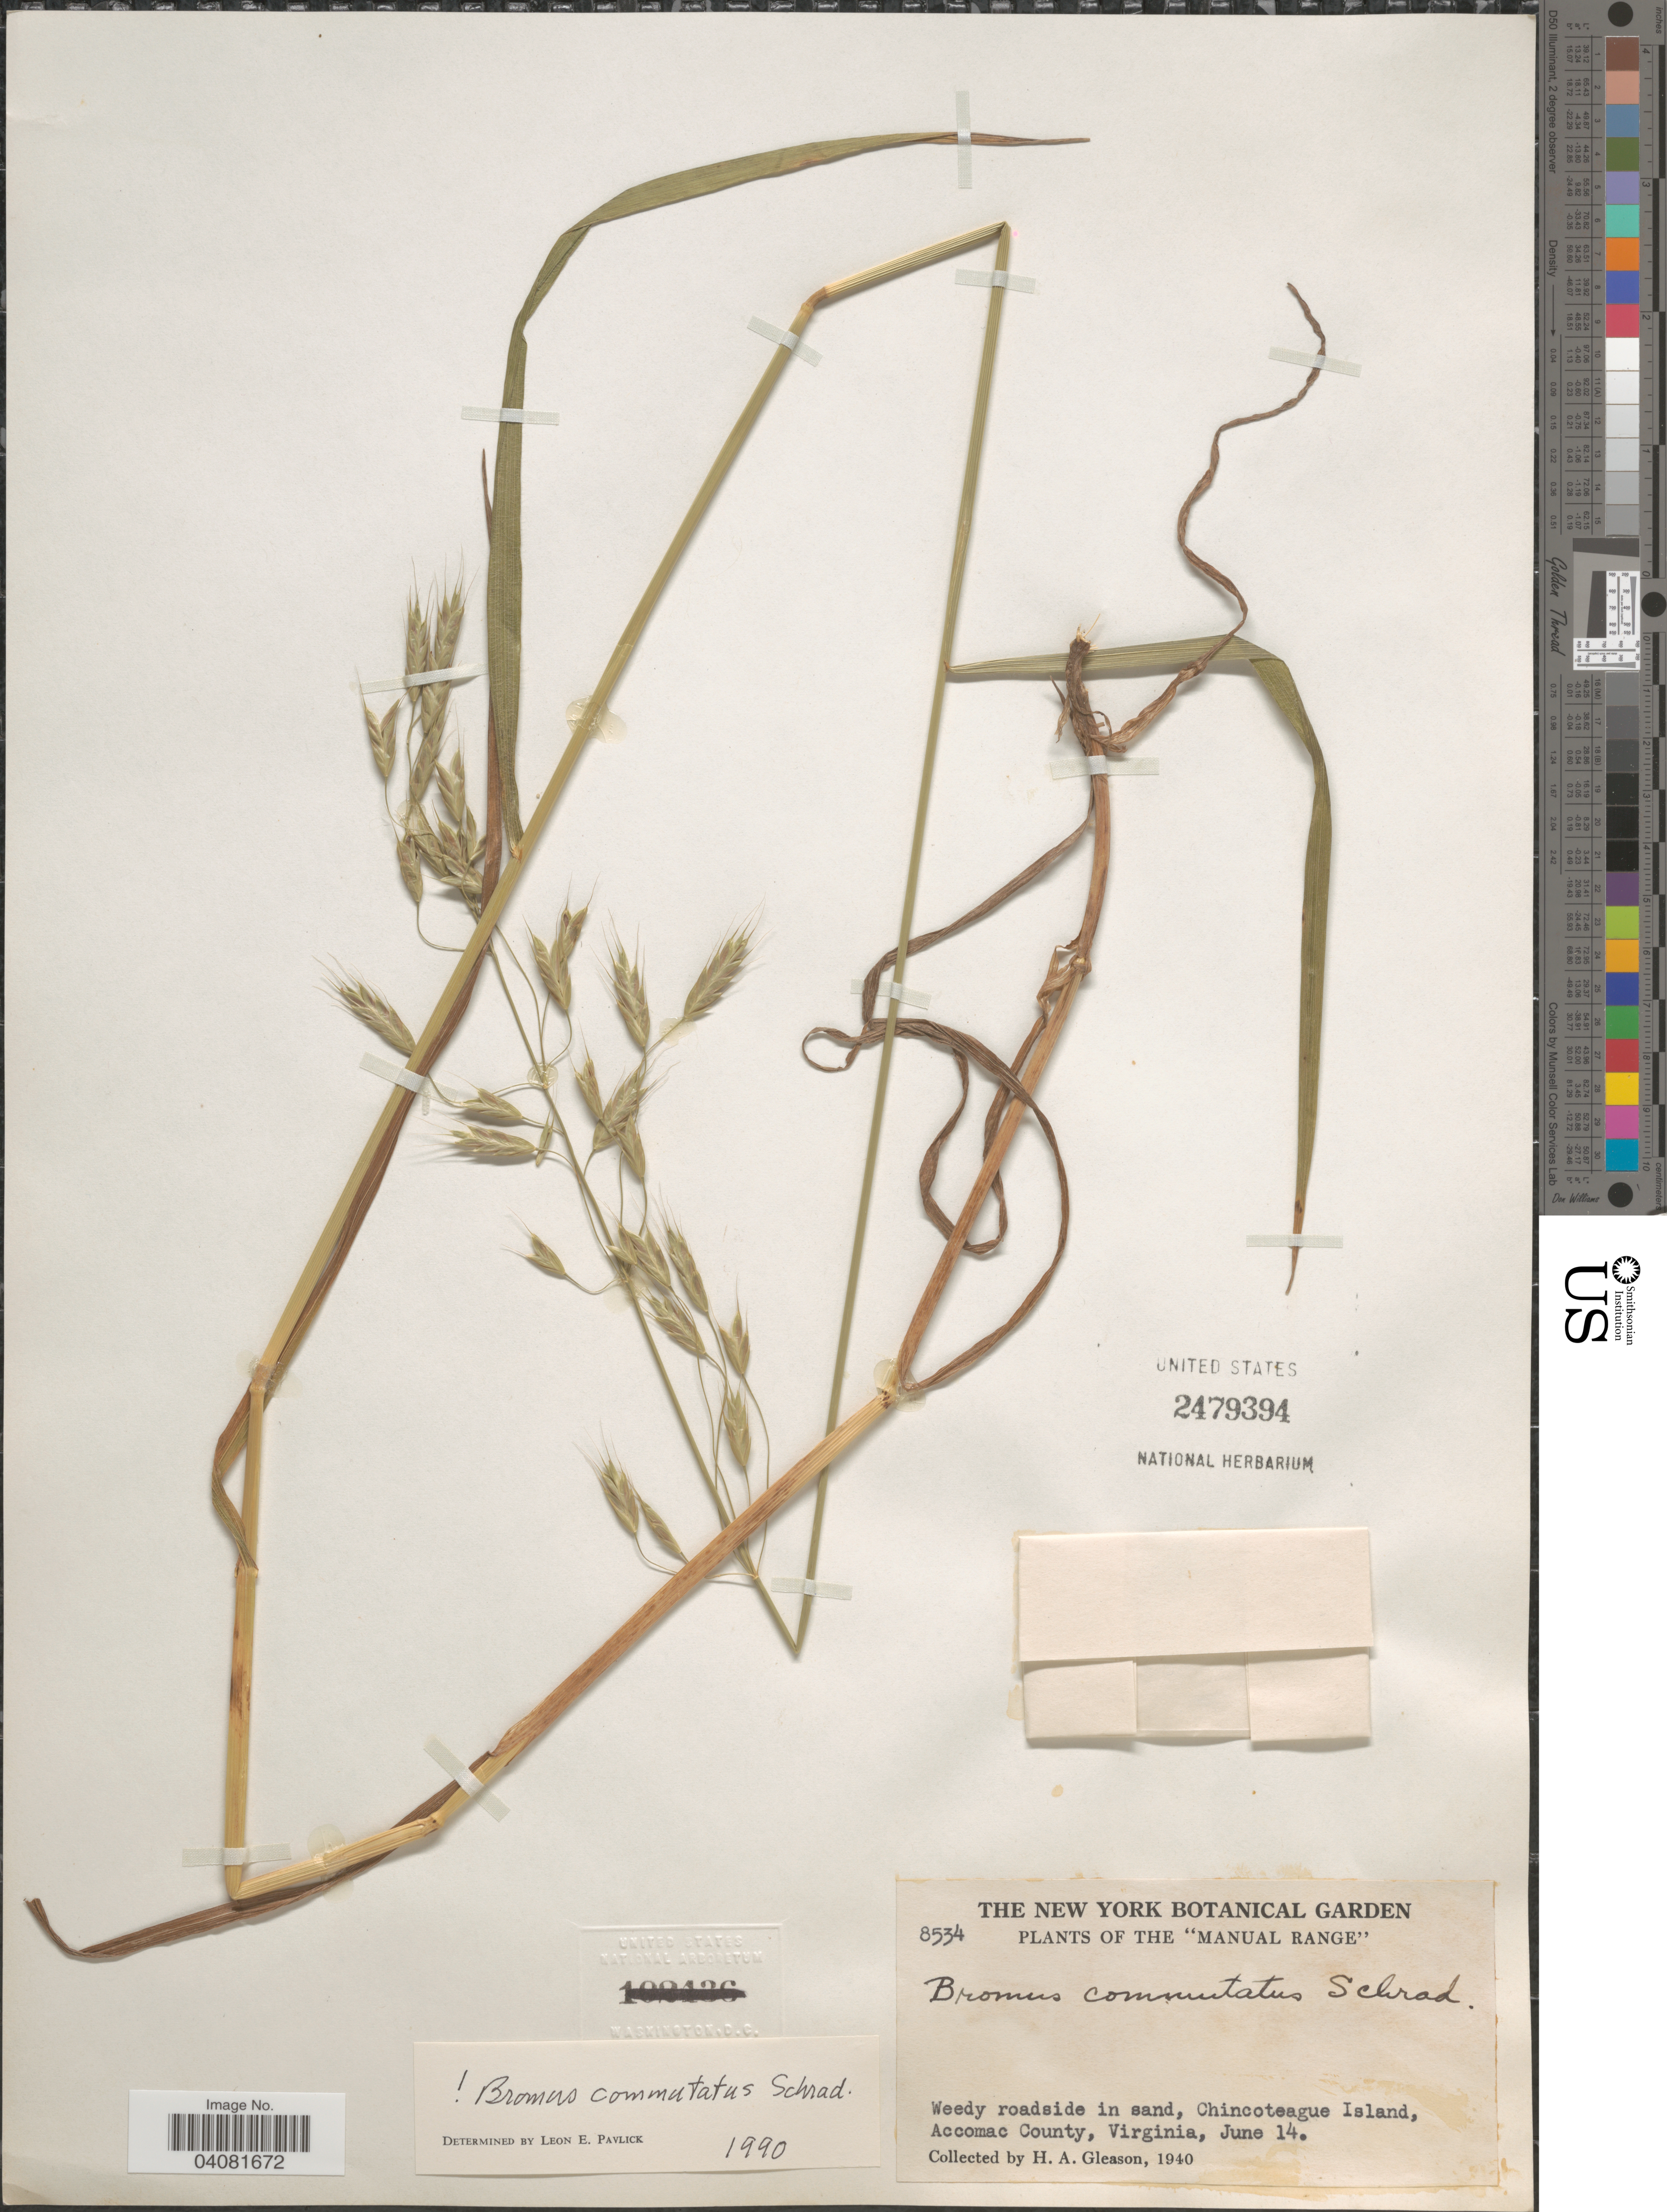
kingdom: Plantae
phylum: Tracheophyta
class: Liliopsida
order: Poales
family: Poaceae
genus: Bromus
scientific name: Bromus commutatus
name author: Schrad.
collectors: H. A. Gleason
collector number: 8534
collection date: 1940-06-14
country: United States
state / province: Virginia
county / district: Accomack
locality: The "Manual Range". Chincoteague Island, Accomac County.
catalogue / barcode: US 2479394